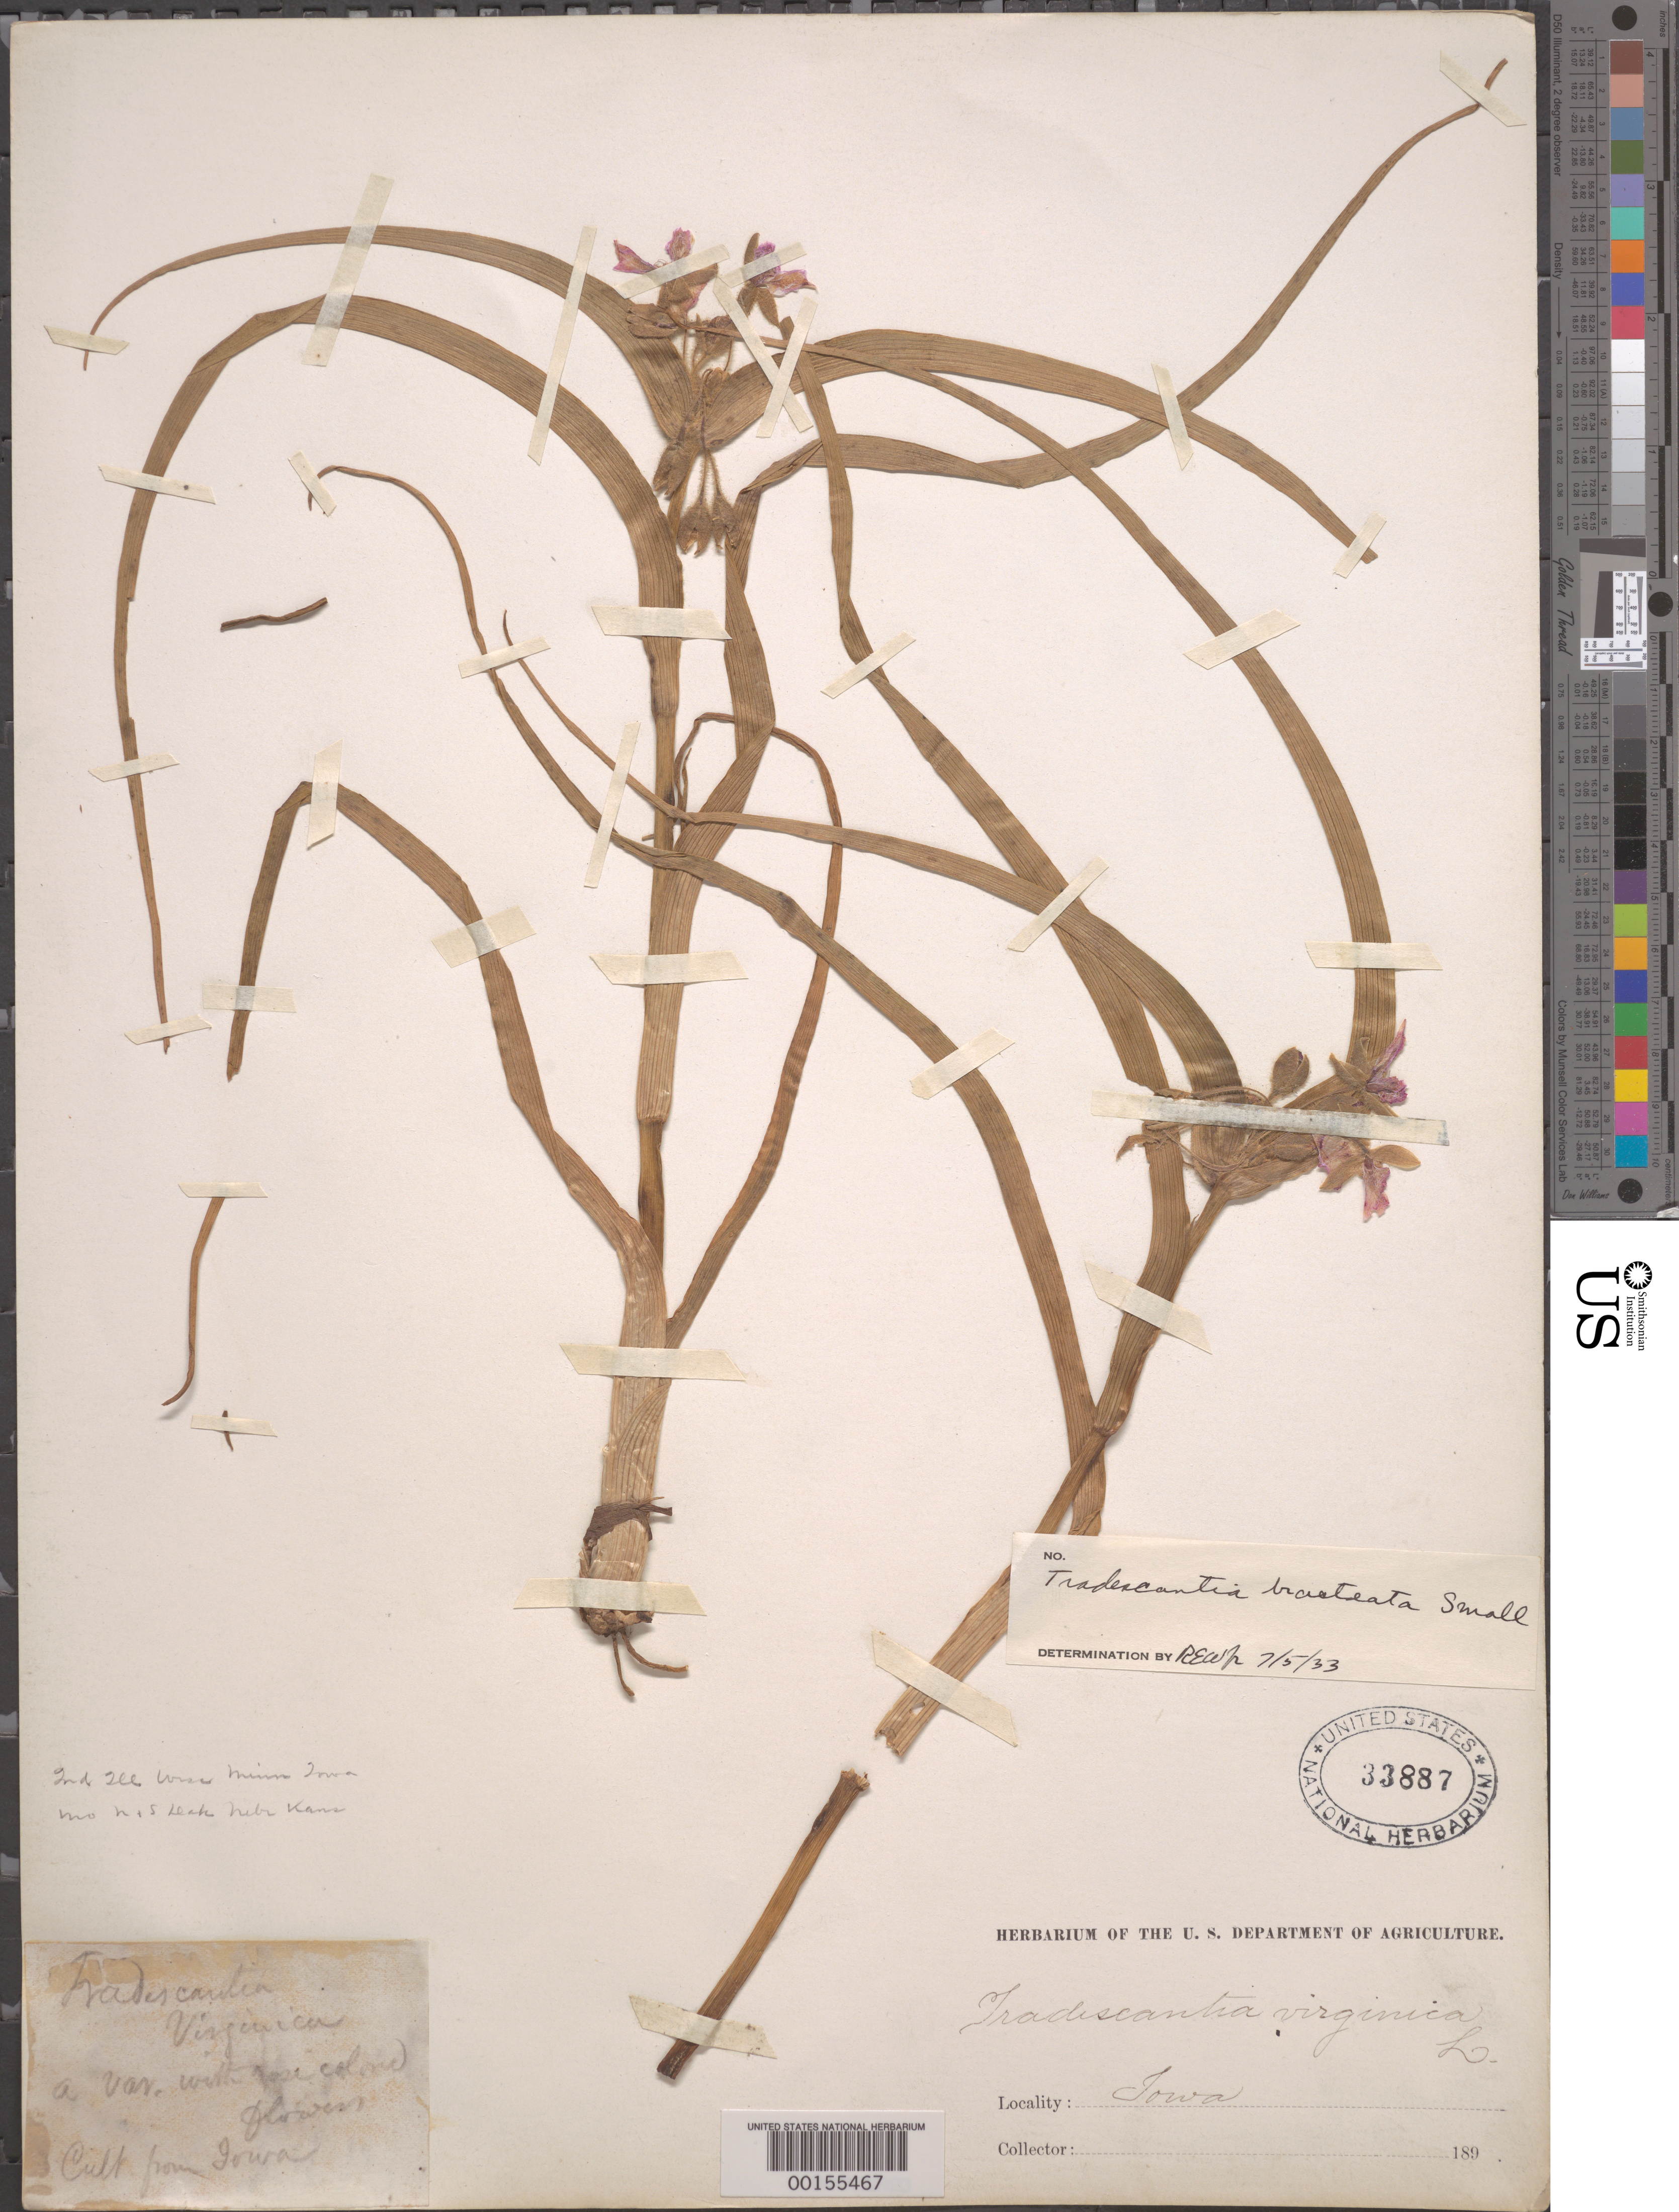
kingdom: Plantae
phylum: Tracheophyta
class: Liliopsida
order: Commelinales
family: Commelinaceae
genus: Tradescantia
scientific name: Tradescantia bracteata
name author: Small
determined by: REW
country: United States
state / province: Iowa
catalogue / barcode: US 33887